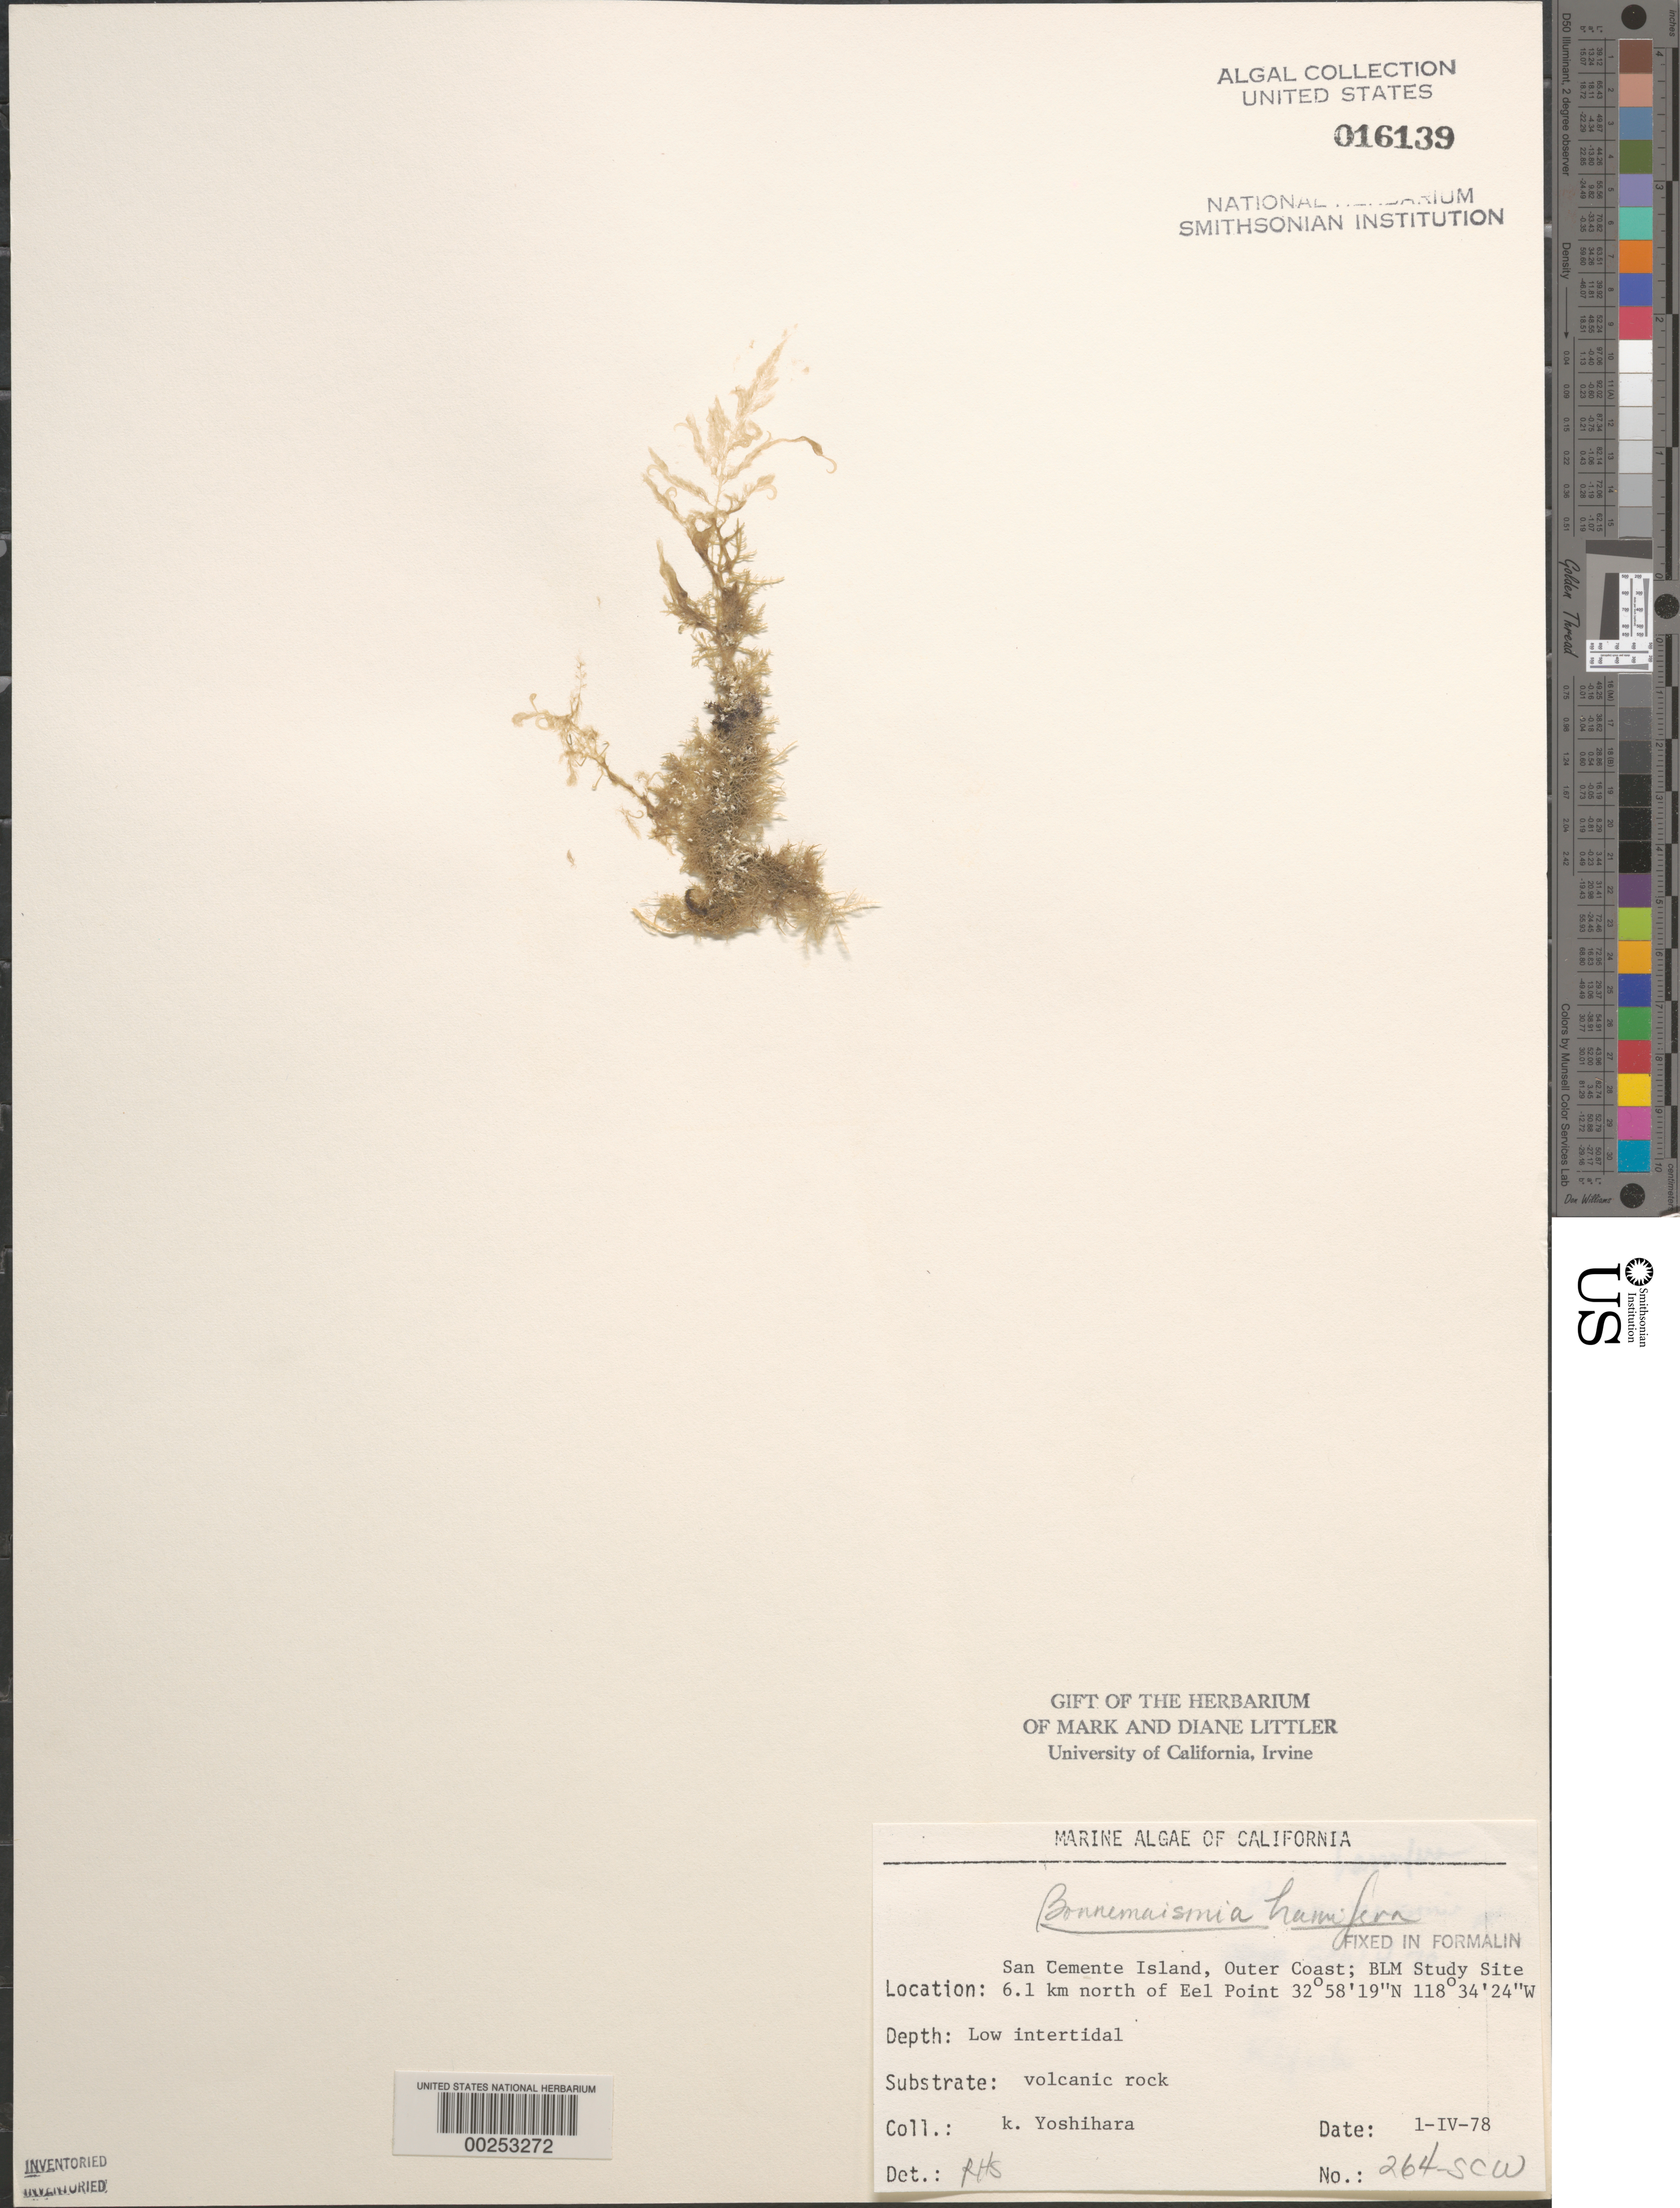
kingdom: Plantae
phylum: Rhodophyta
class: Florideophyceae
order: Bonnemaisoniales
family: Bonnemaisoniaceae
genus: Bonnemaisonia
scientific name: Bonnemaisonia hamifera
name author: P. Hariot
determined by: Sims, Robert H.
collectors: K. Yoshihara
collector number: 264-scw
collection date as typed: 01 Apr 1978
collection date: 1978-04-01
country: United States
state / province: California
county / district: Los Angeles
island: San Clemente Island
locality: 6.1 km north of Eel Point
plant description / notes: BLM-SOCALBIGHT Rocky Intertidal Survey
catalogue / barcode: US 16139